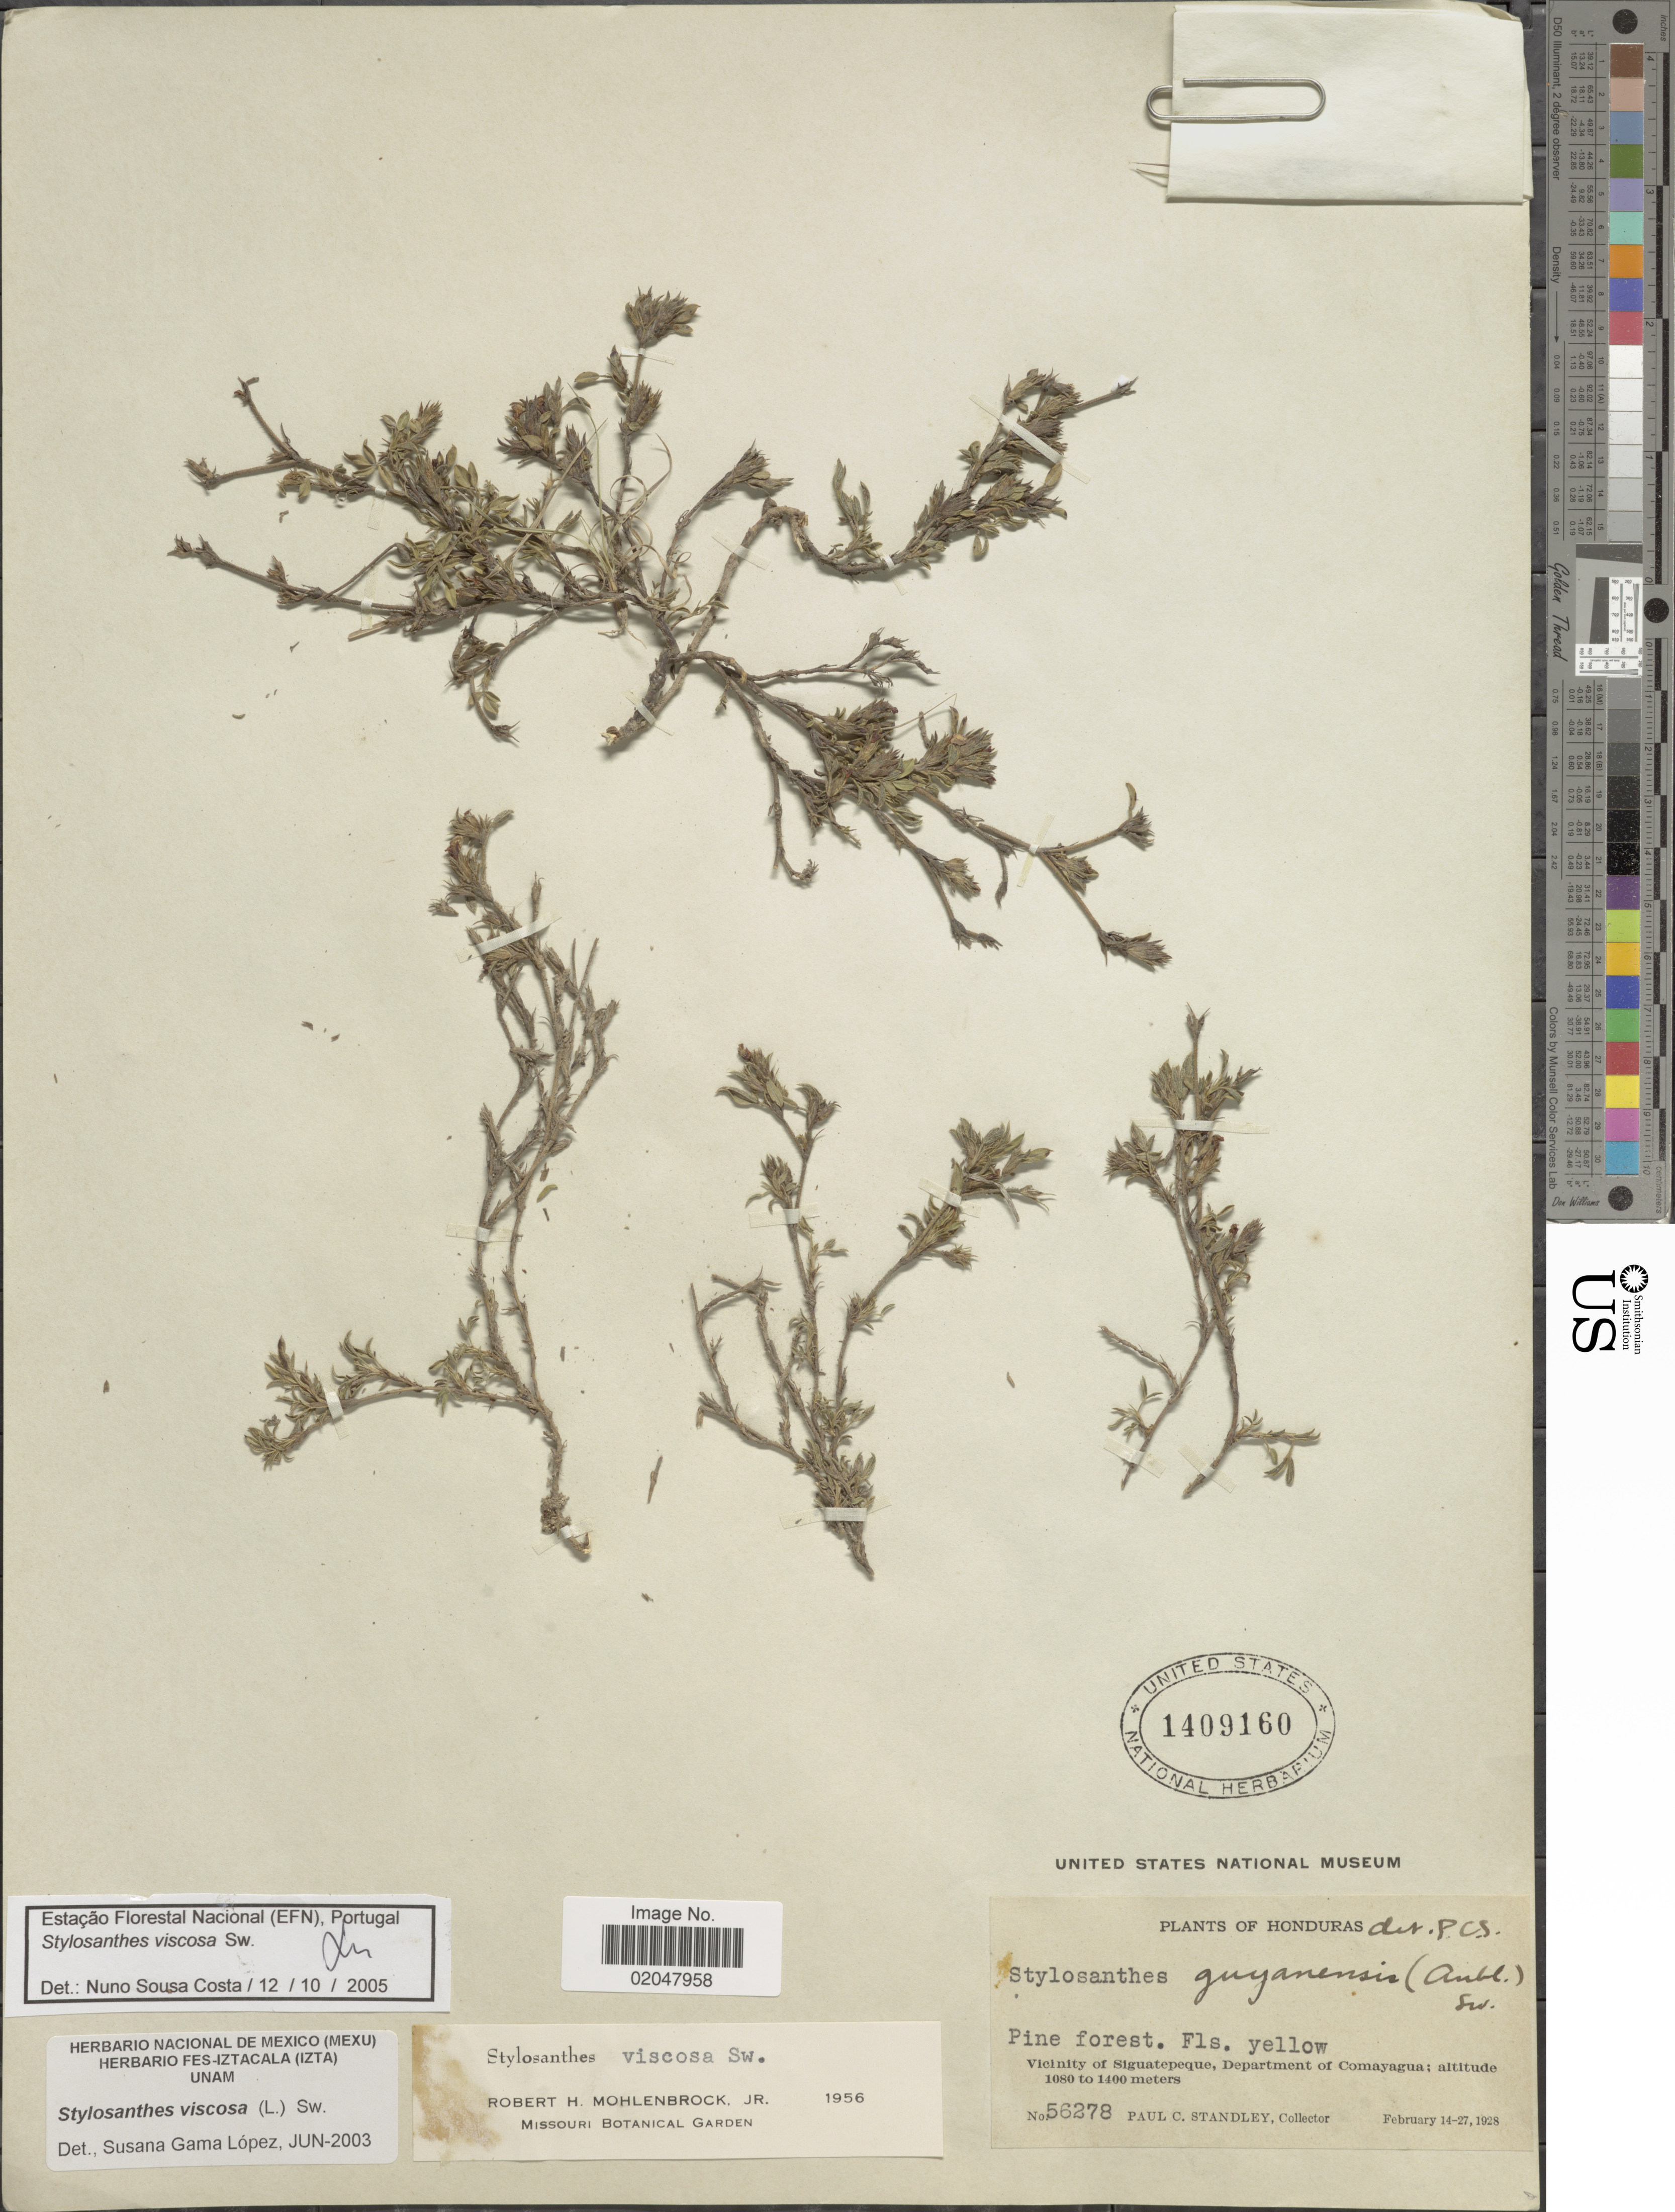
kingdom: Plantae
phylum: Tracheophyta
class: Magnoliopsida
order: Fabales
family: Fabaceae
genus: Stylosanthes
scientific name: Stylosanthes viscosa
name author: Sw.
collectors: P. C. Standley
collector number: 56278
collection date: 1928-02-14/1928-02-27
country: Honduras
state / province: Comayagua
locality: Vicinity of Siguatepeque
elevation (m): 1080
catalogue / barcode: US 1409160